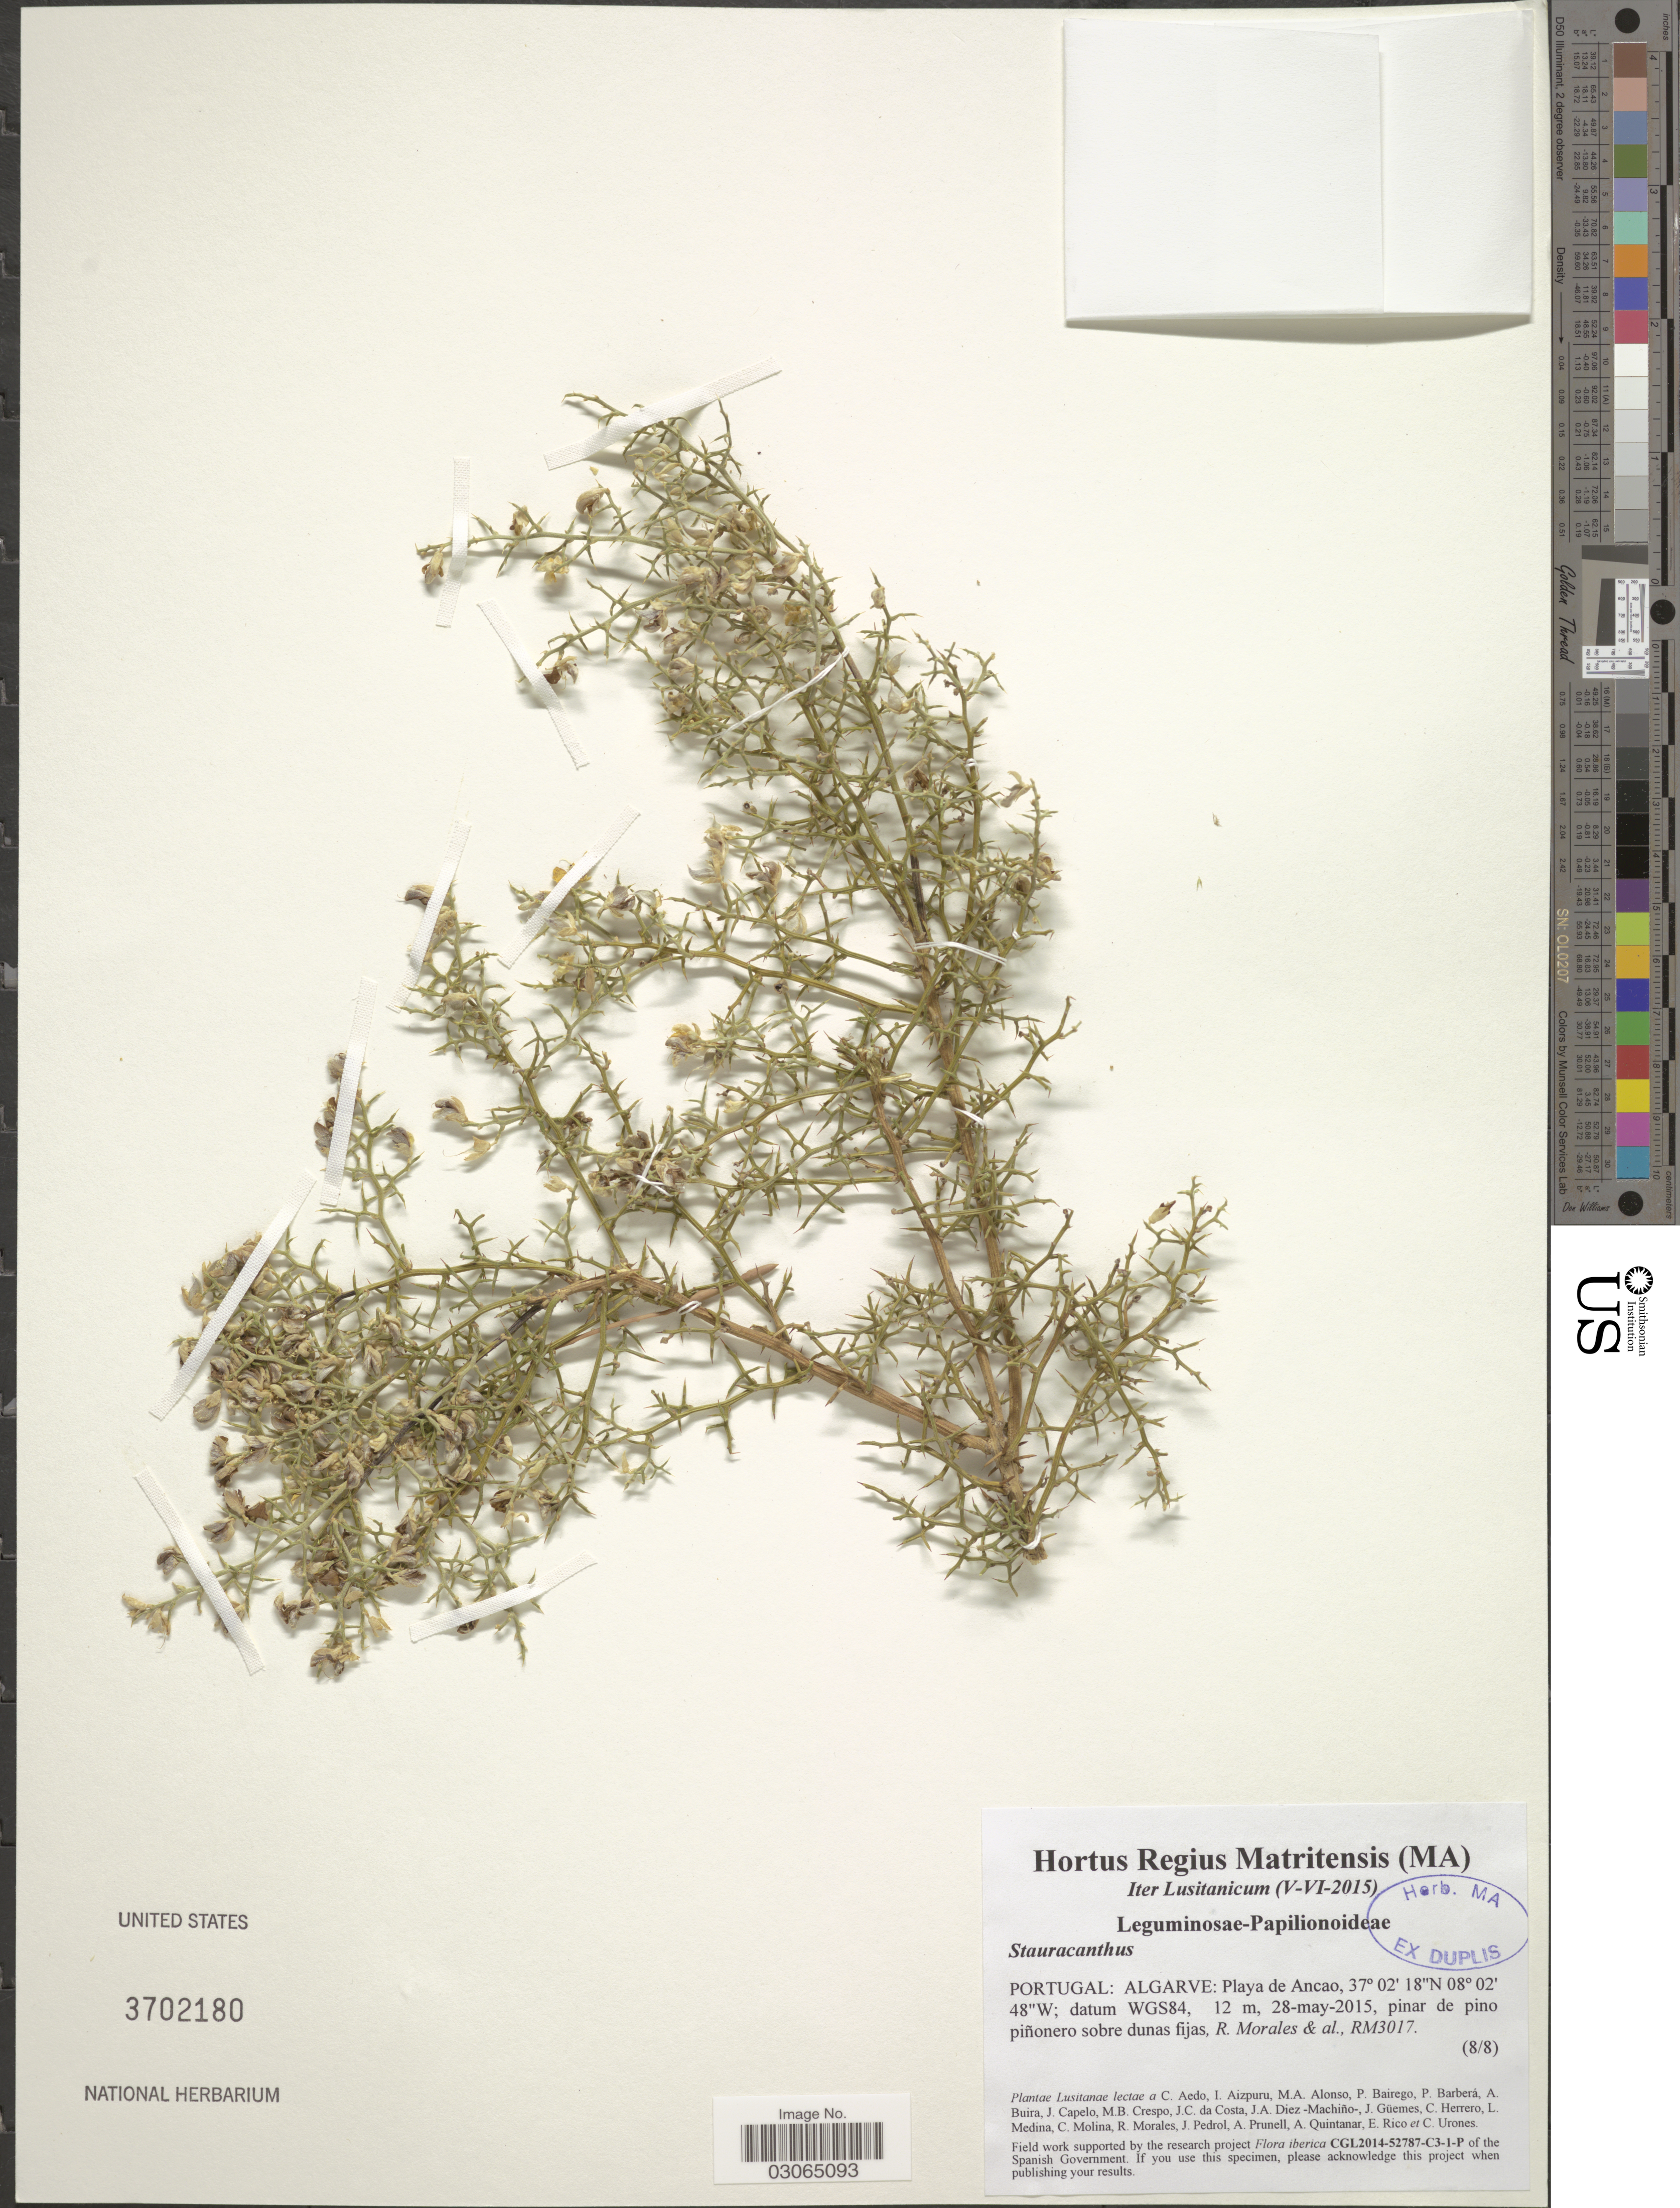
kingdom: Plantae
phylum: Tracheophyta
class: Magnoliopsida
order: Fabales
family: Fabaceae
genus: Stauracanthus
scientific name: Stauracanthus sp.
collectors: R. Morales & et al.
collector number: RM3017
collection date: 2015-05-28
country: Portugal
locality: Algarve: Playa de Ancao.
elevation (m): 12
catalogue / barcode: US 3702180